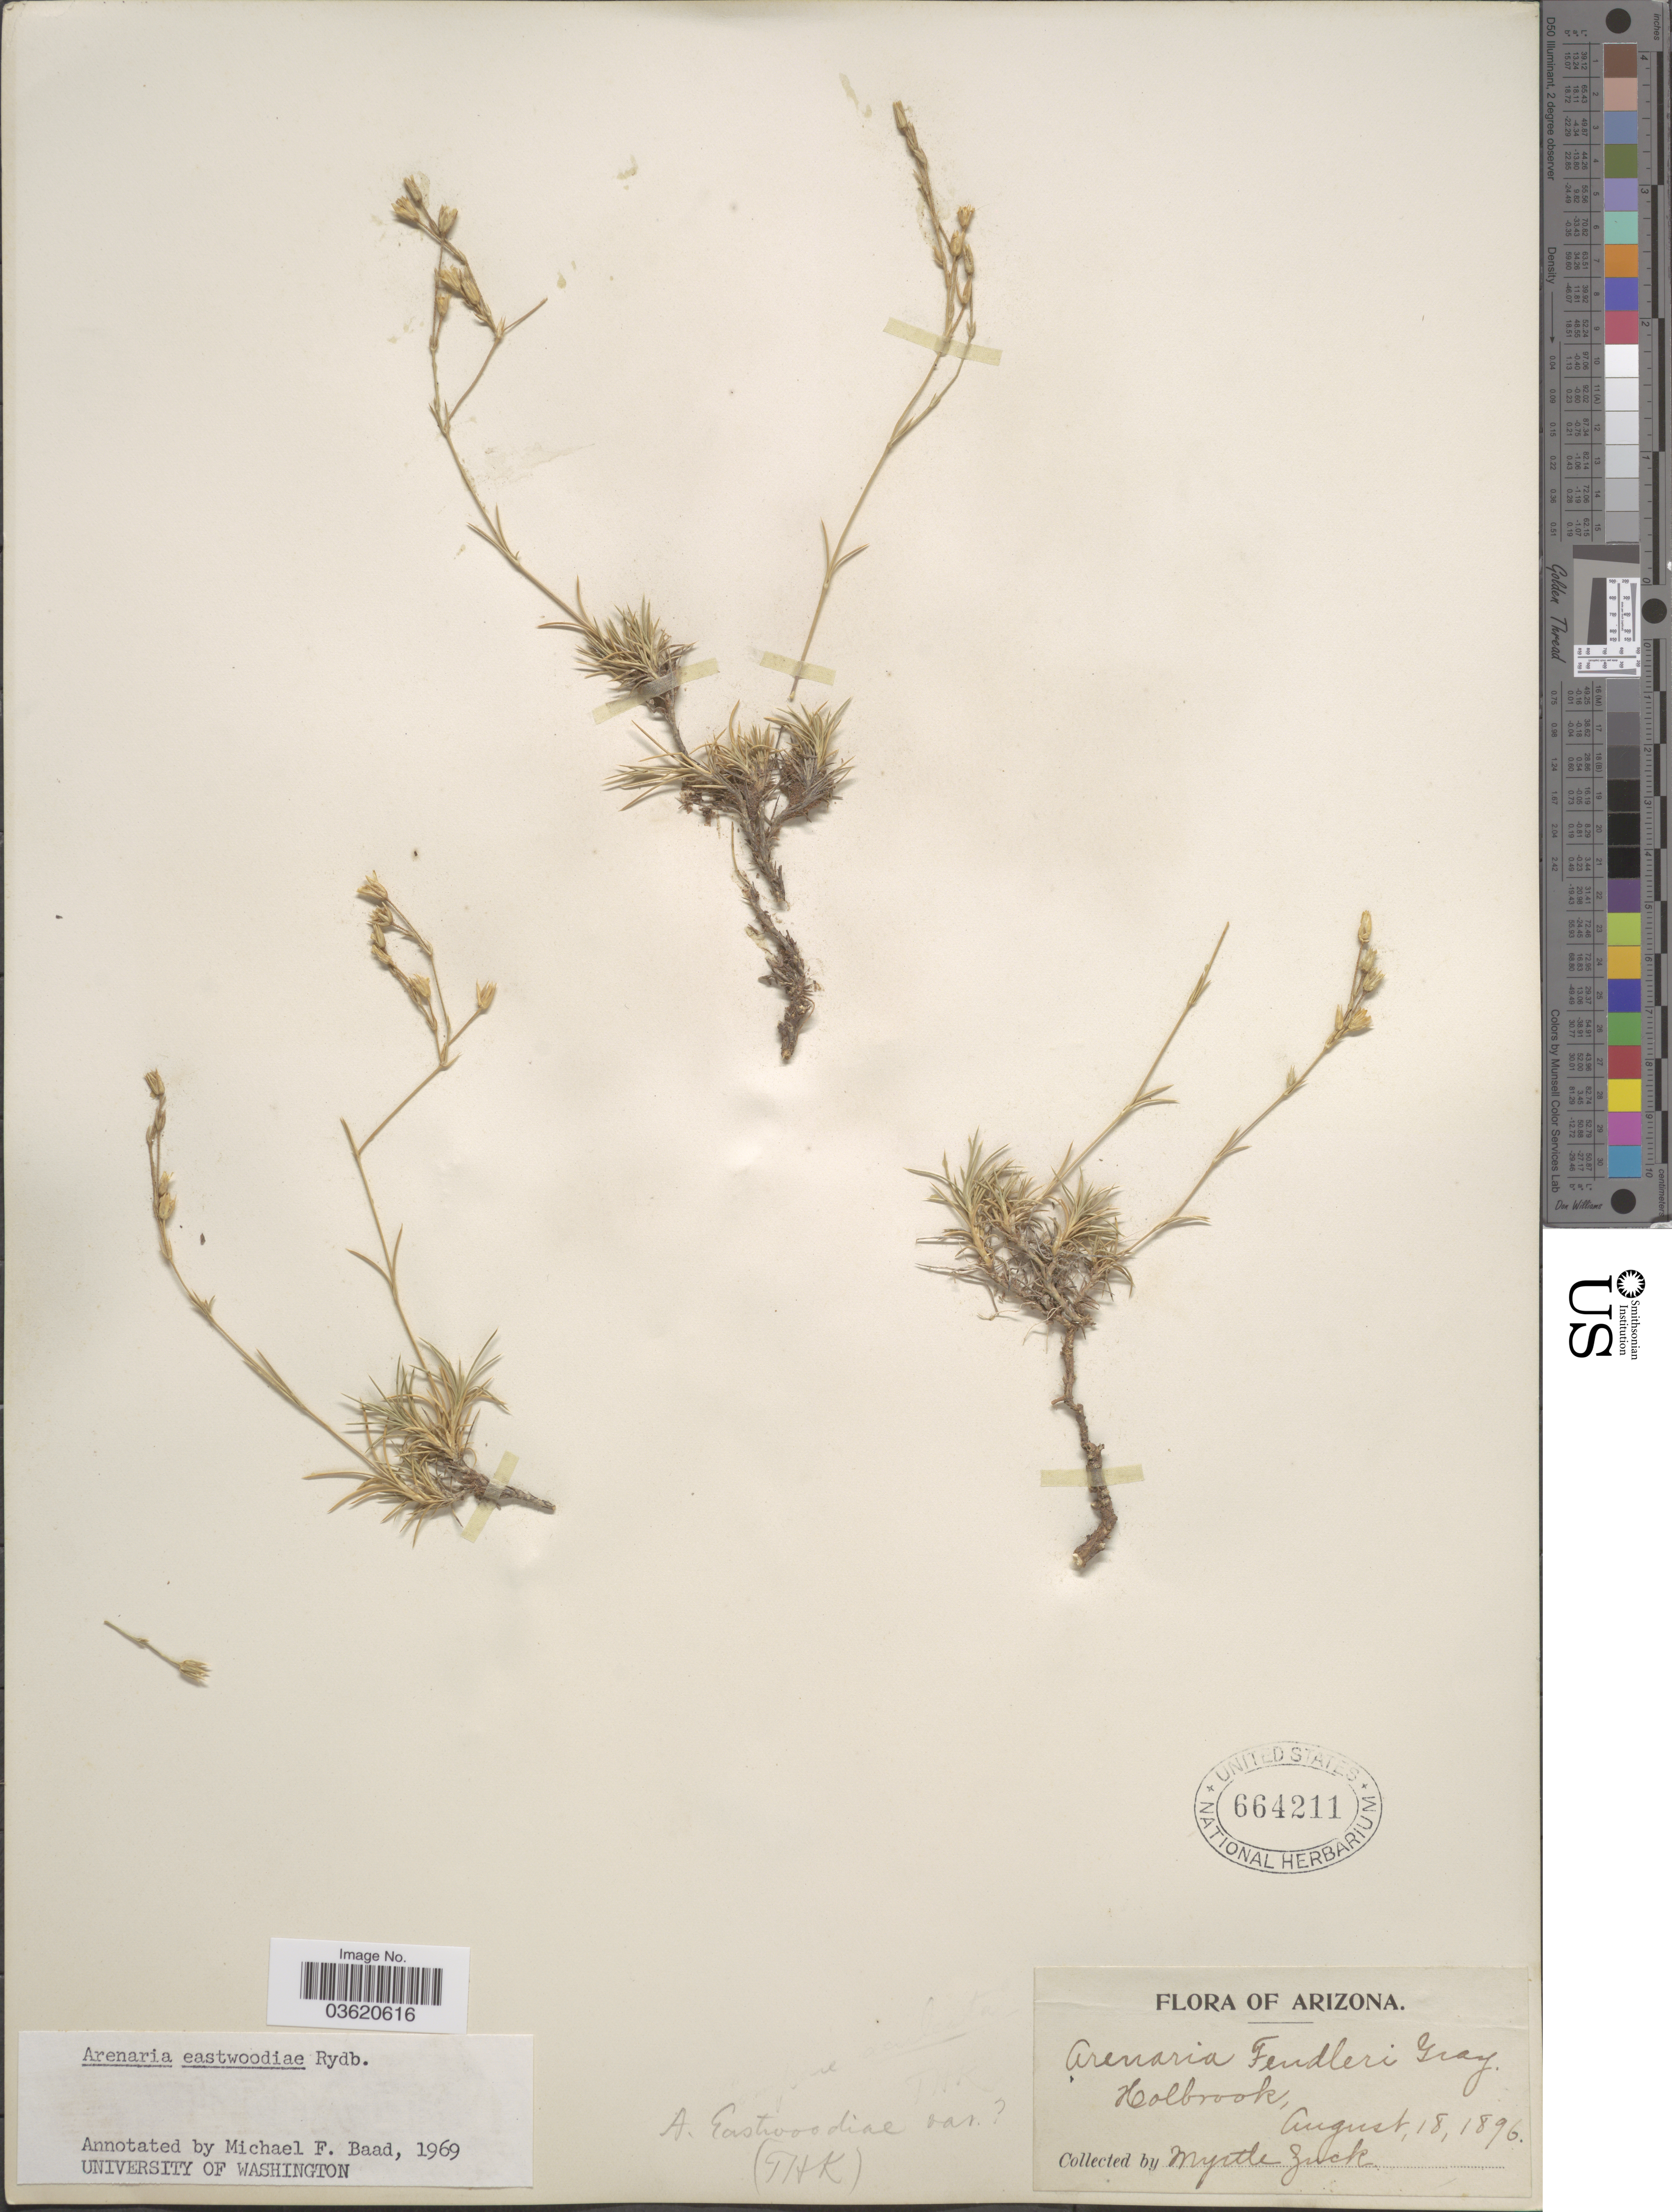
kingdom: Plantae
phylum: Tracheophyta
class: Magnoliopsida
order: Caryophyllales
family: Caryophyllaceae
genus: Eremogone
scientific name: Eremogone eastwoodiae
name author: (Rydb.) Ikonn.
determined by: Strong, Mark T., (BOT), Smithsonian Institution - National Museum of Natural History (UNITED STATES)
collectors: M. Zuck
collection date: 1896-08-18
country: United States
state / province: Arizona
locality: Holbrook.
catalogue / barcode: US 664211